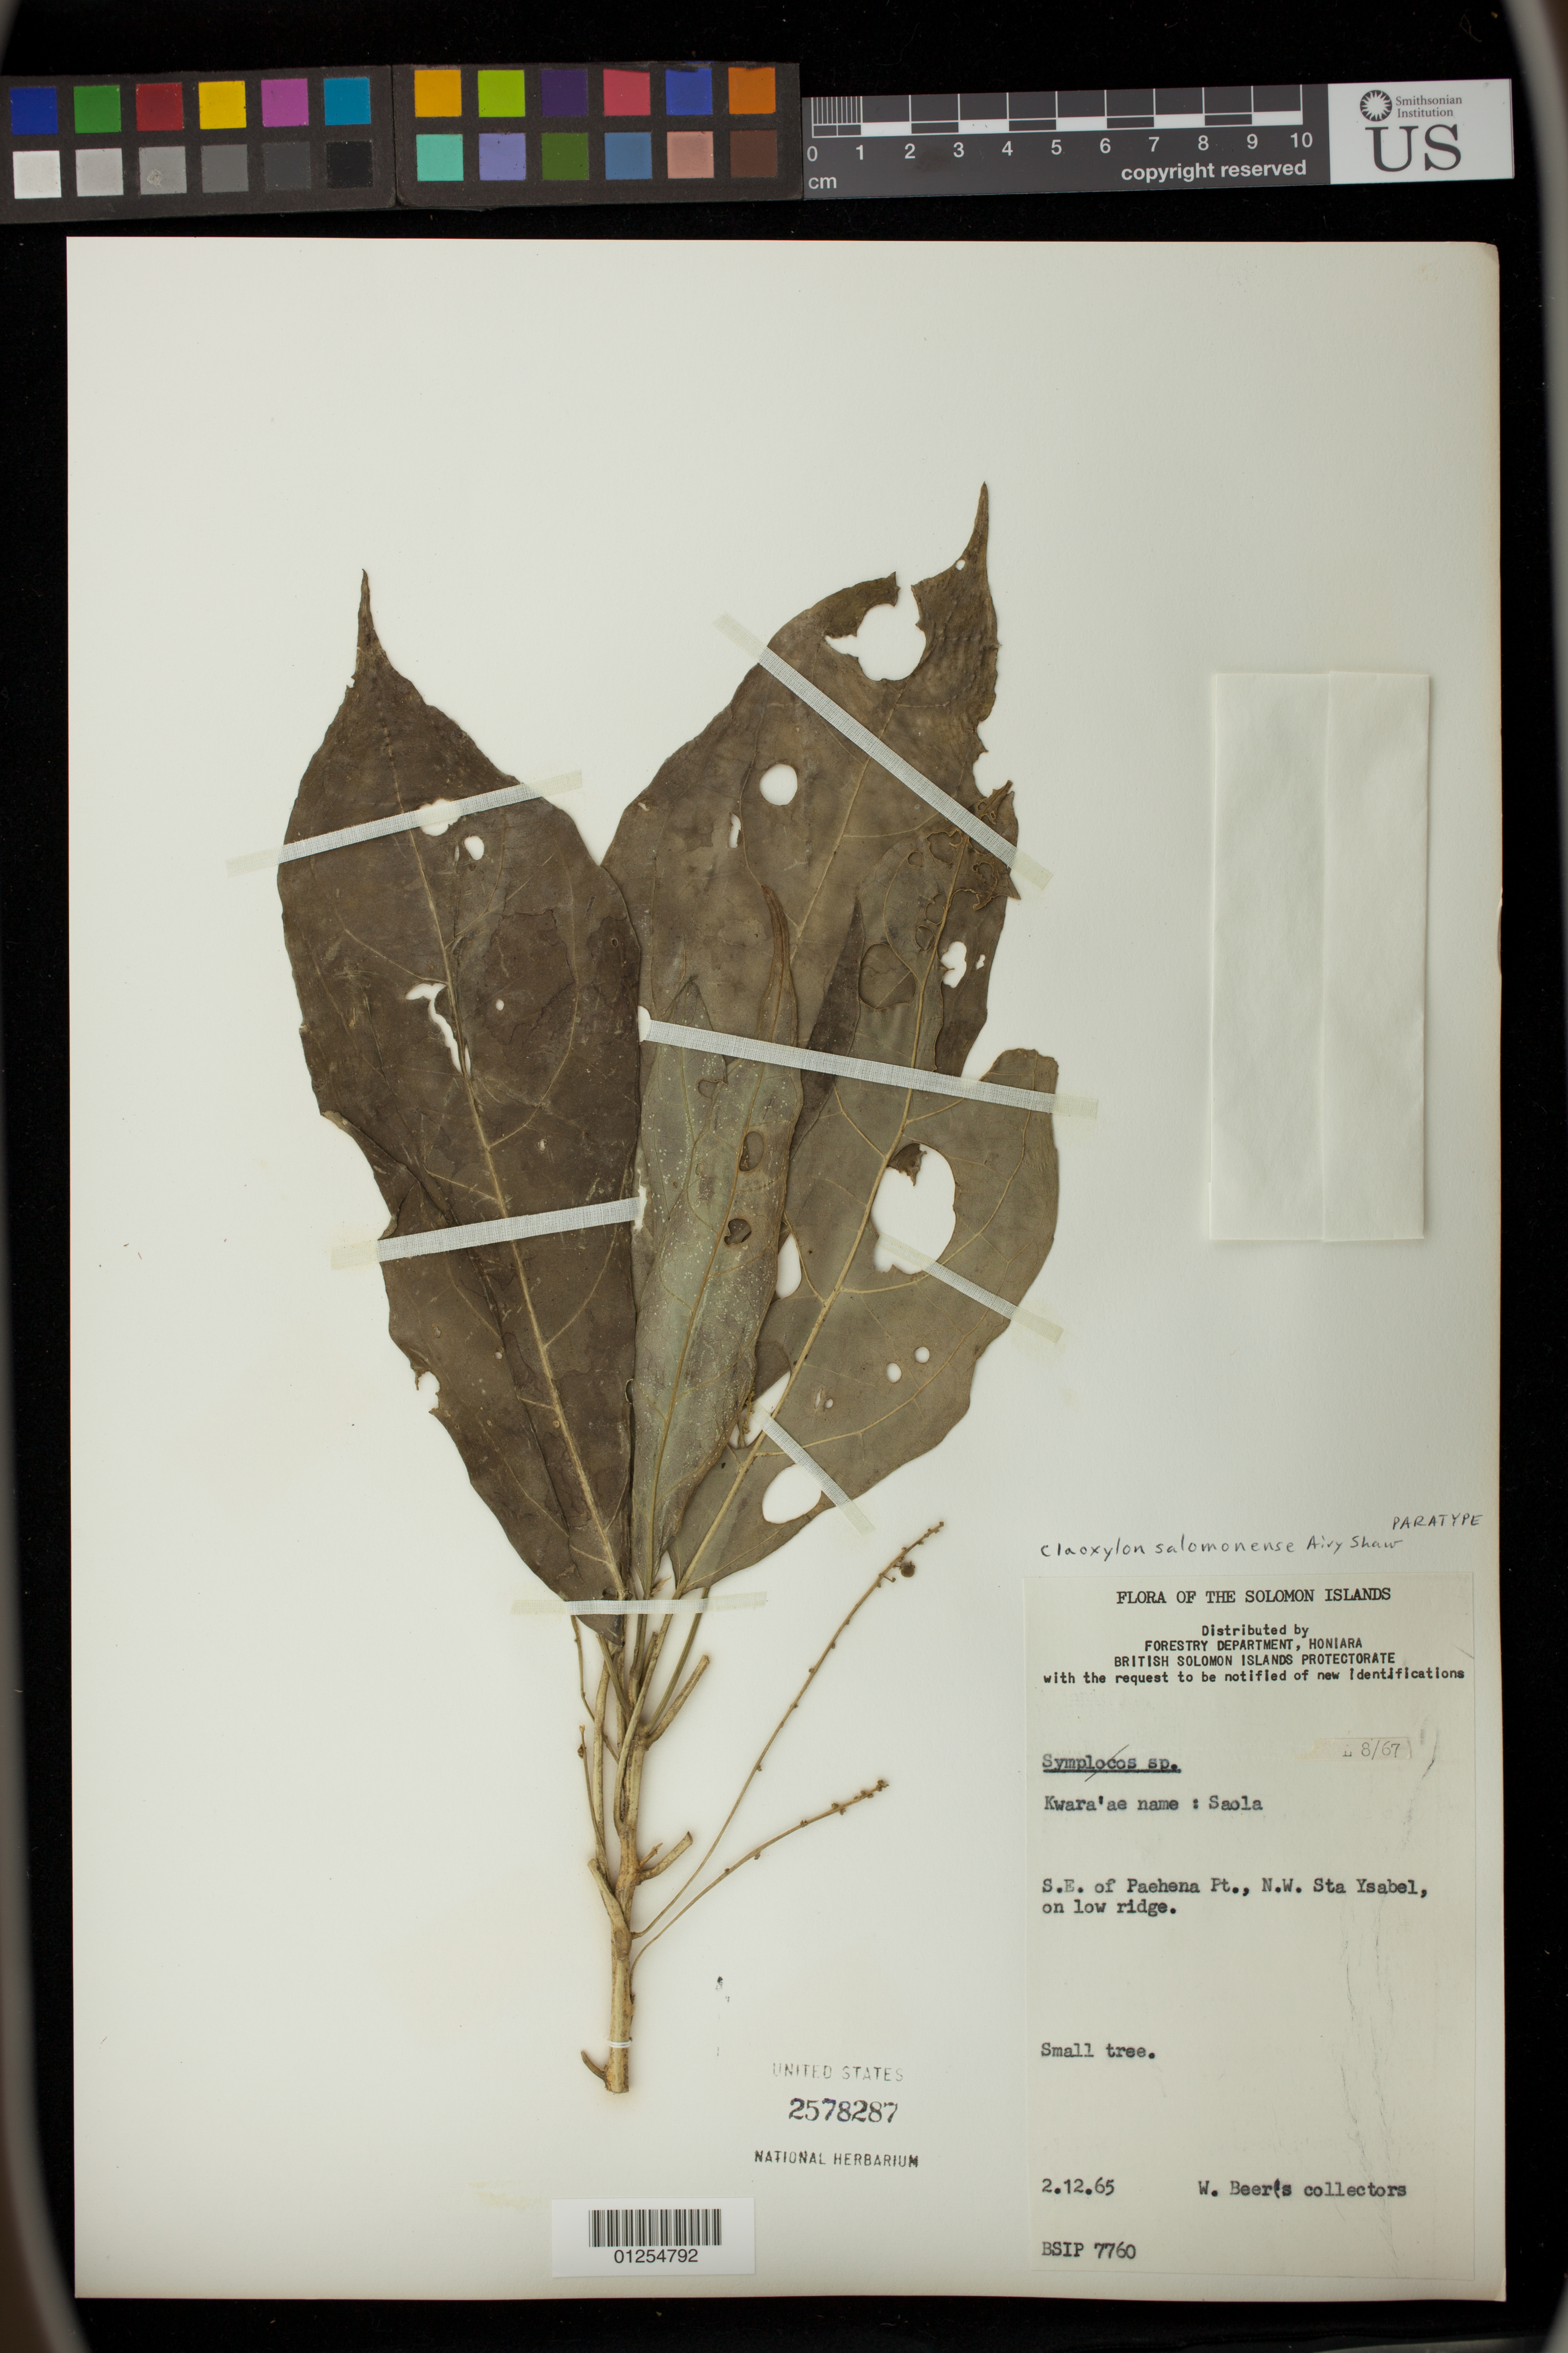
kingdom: Plantae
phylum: Tracheophyta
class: Magnoliopsida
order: Malpighiales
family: Euphorbiaceae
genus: Claoxylon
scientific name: Claoxylon salomonense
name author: Airy Shaw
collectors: W. Beers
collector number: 7760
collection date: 1965-02-12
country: Solomon Islands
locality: S.E. of Paehena Pt., N. W. Sta Ysabel.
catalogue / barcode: US 2578287